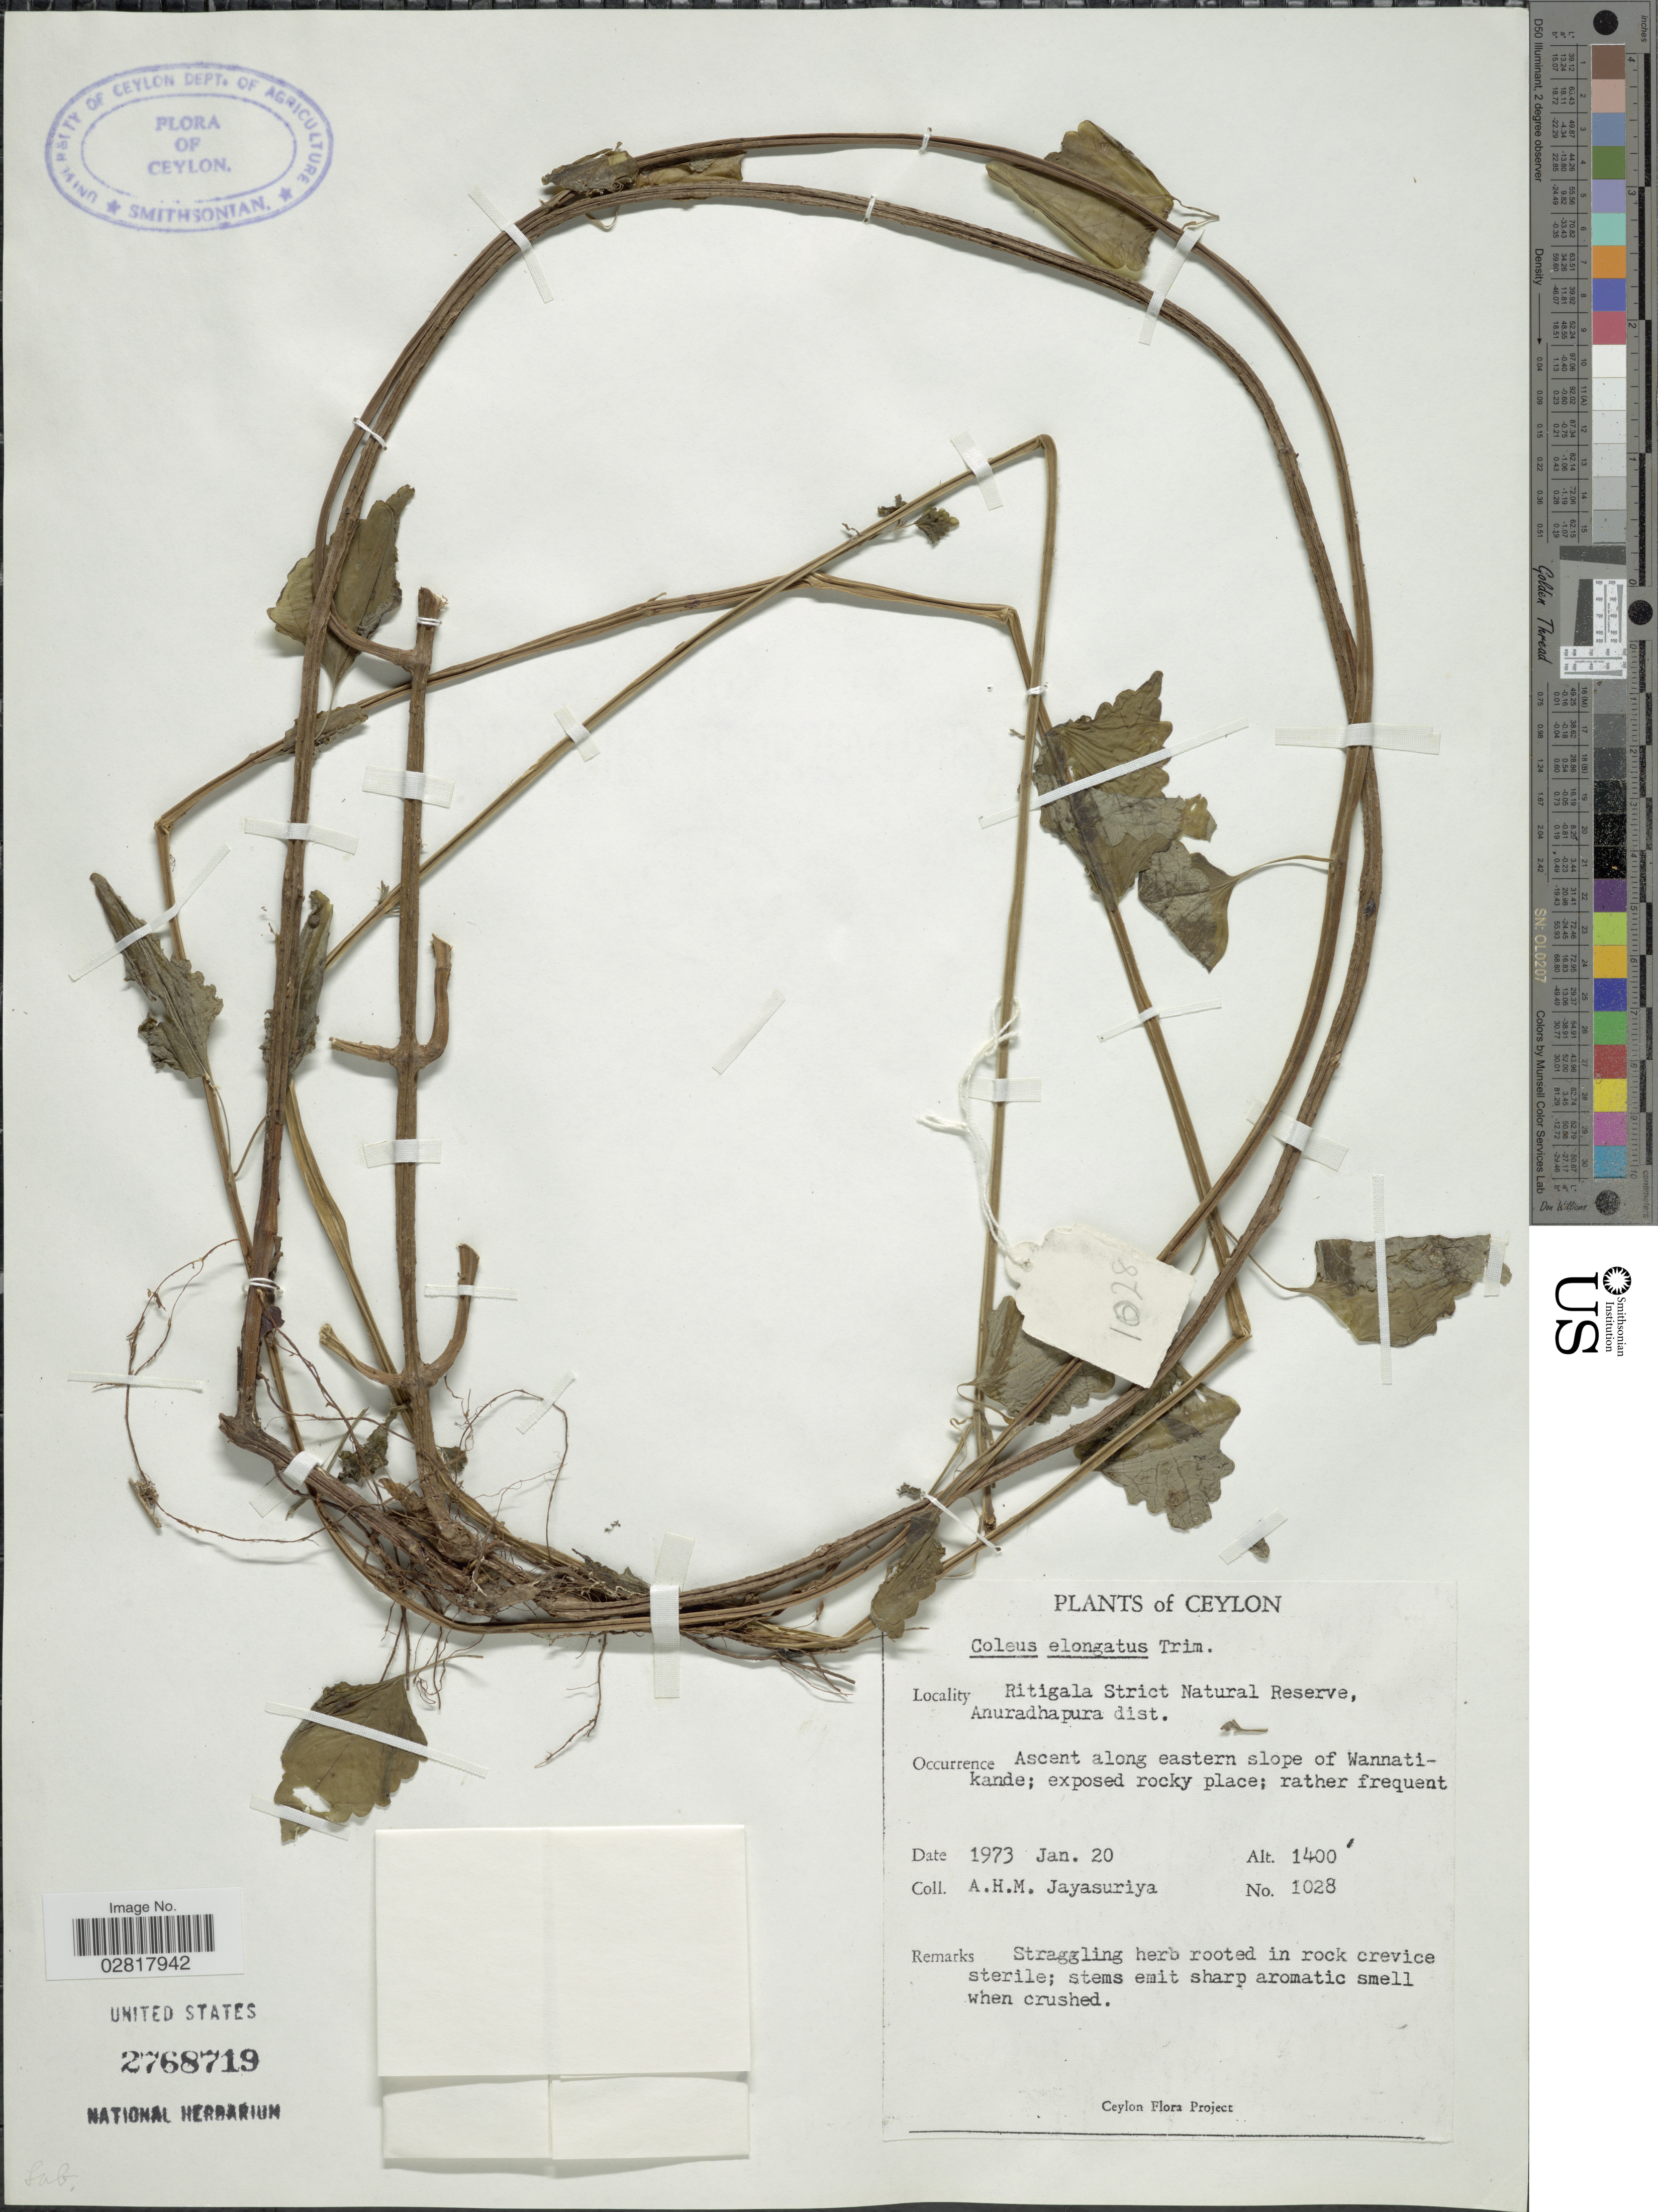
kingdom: Plantae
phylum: Tracheophyta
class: Magnoliopsida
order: Lamiales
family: Lamiaceae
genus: Plectranthus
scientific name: Plectranthus elongatus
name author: (Trimen) R.H. Willemse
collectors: A. H. Jayasuriya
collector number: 1028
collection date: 1973-01-20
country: Sri Lanka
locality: Ceylon. Ritigala Strict Natural Reserve, Anuradhapura dist. Ascent along eastern slope of Wannatikande.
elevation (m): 427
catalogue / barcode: US 2768719